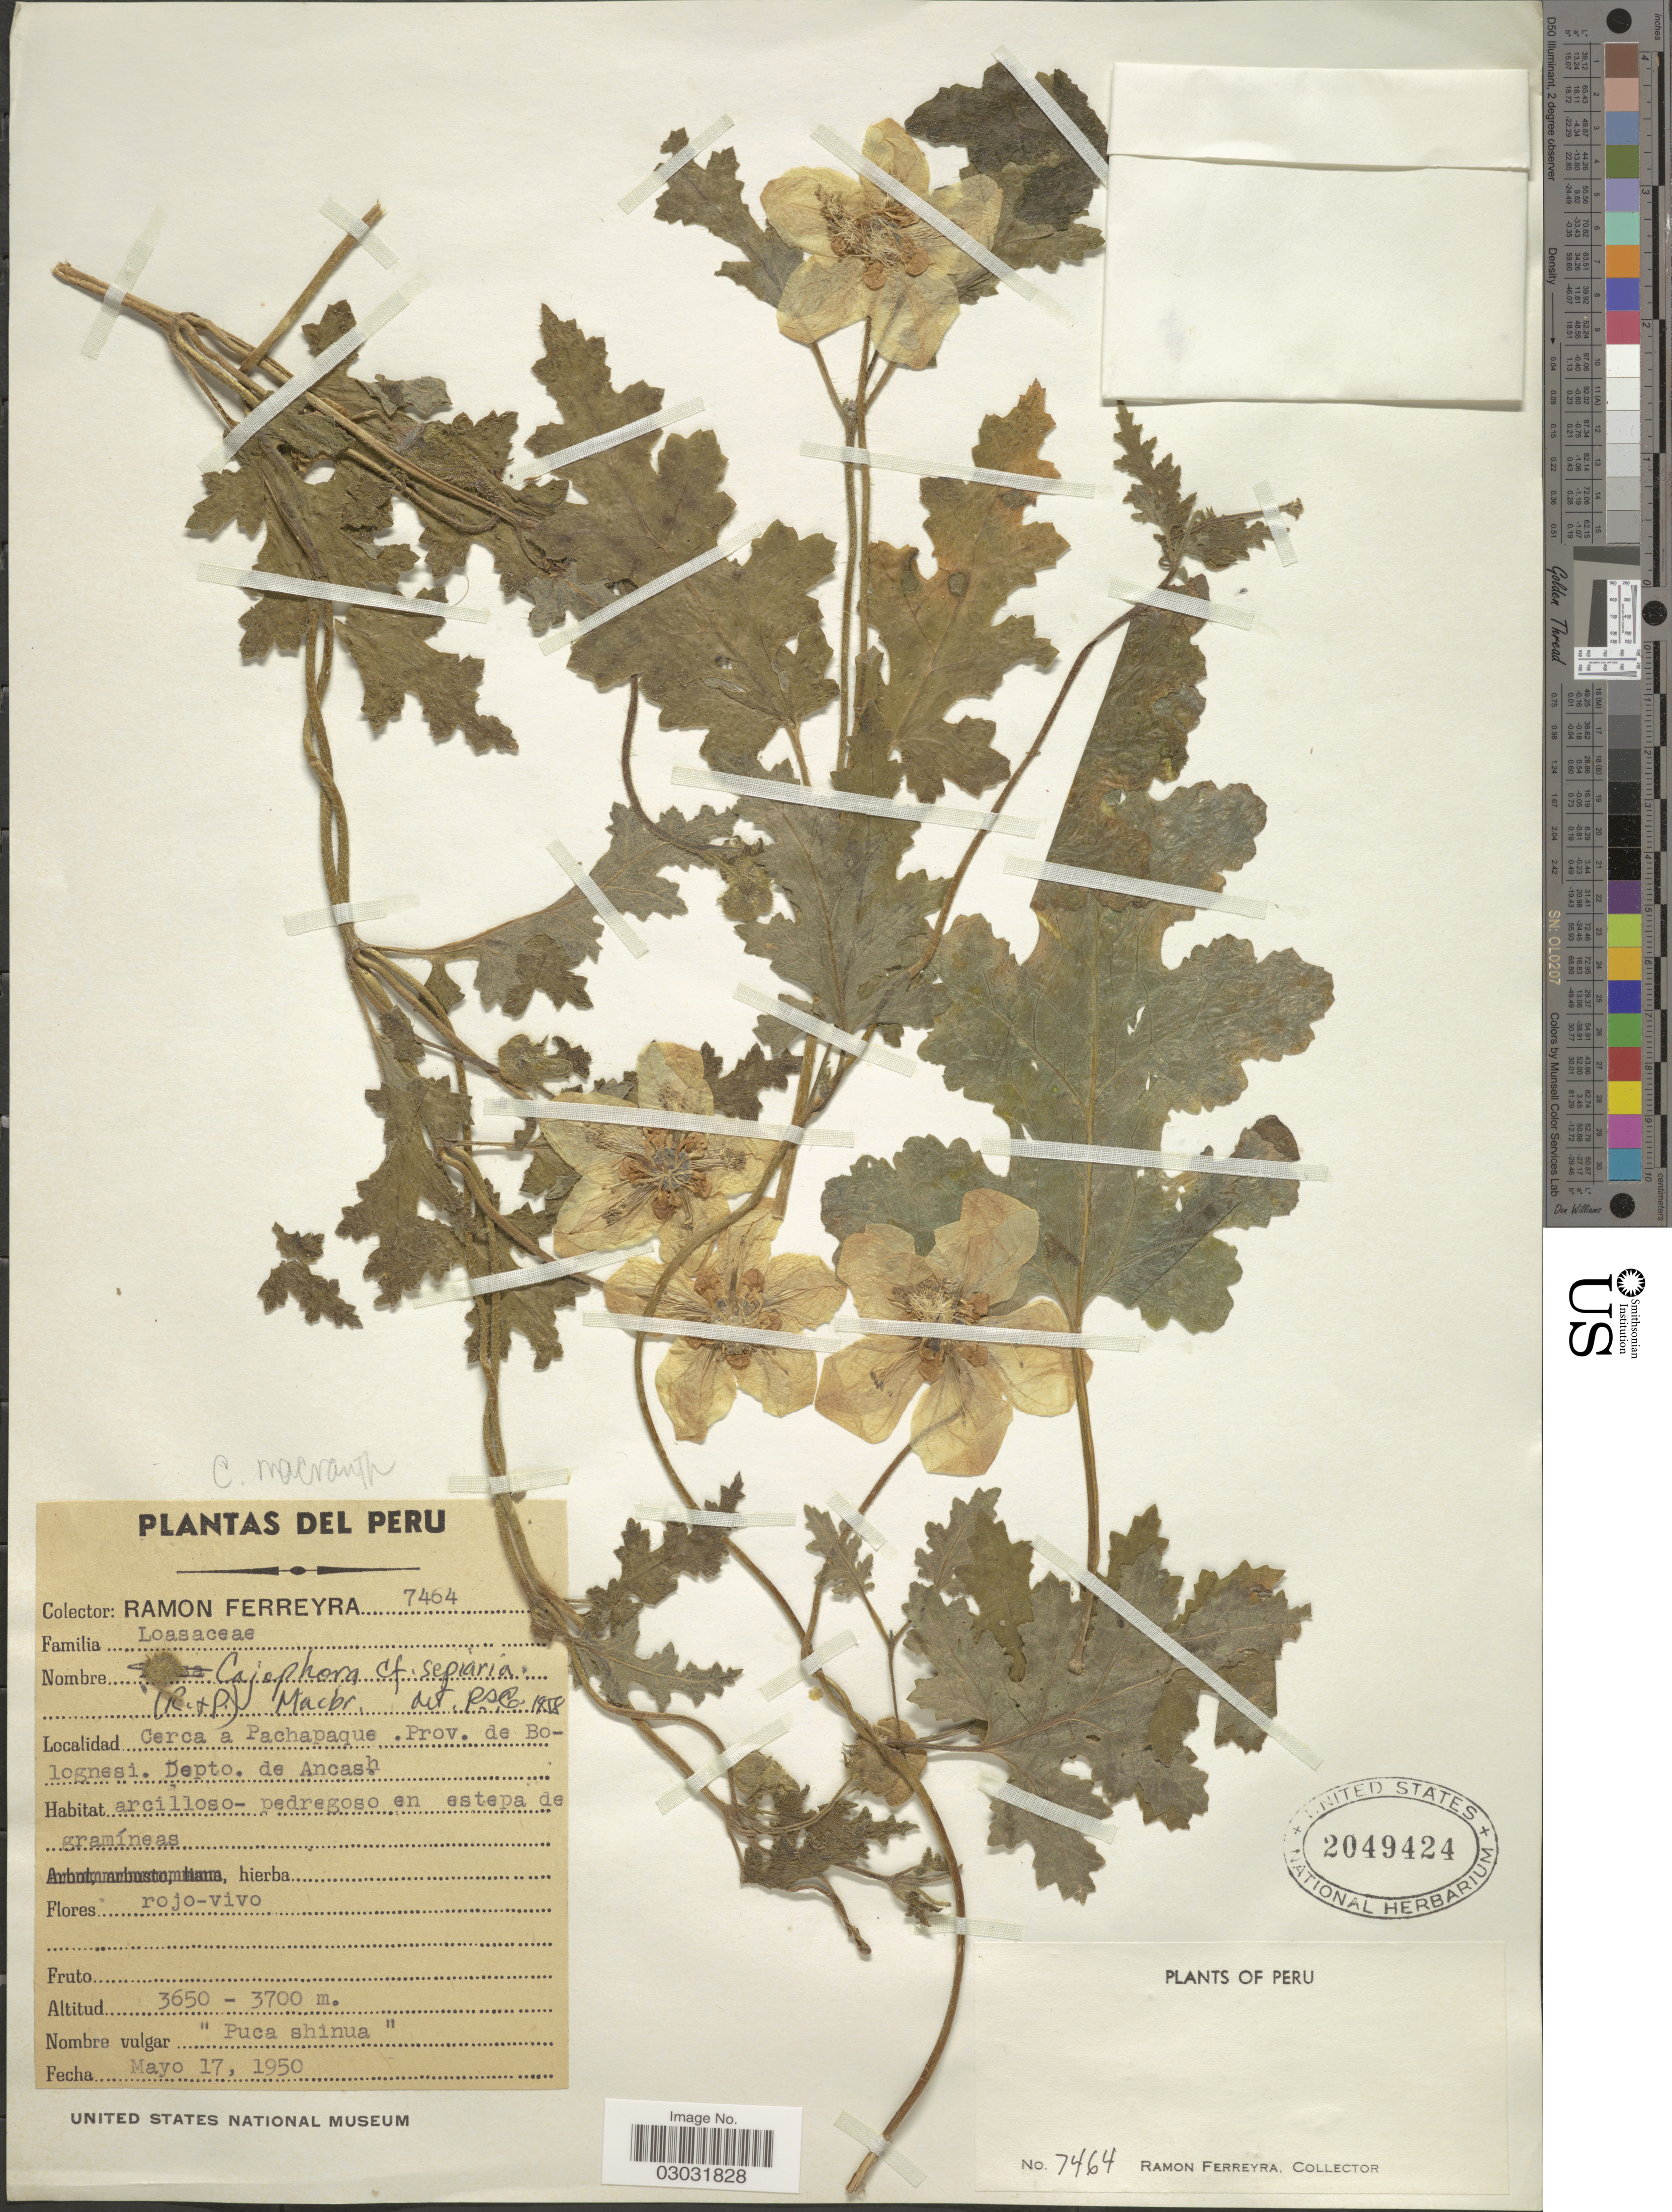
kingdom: Plantae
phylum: Tracheophyta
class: Magnoliopsida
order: Cornales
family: Loasaceae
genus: Caiophora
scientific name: Caiophora sepiaria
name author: (Ruiz & Pav. ex G. Don) J.F. Macbr.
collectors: R. A. Ferreyra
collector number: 7464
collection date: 1950-05-17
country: Peru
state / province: Ancash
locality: Cerca a Pachapaque. Prov. de Bolognesi. Depto. de Ancash.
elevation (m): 3650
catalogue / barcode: US 2049424